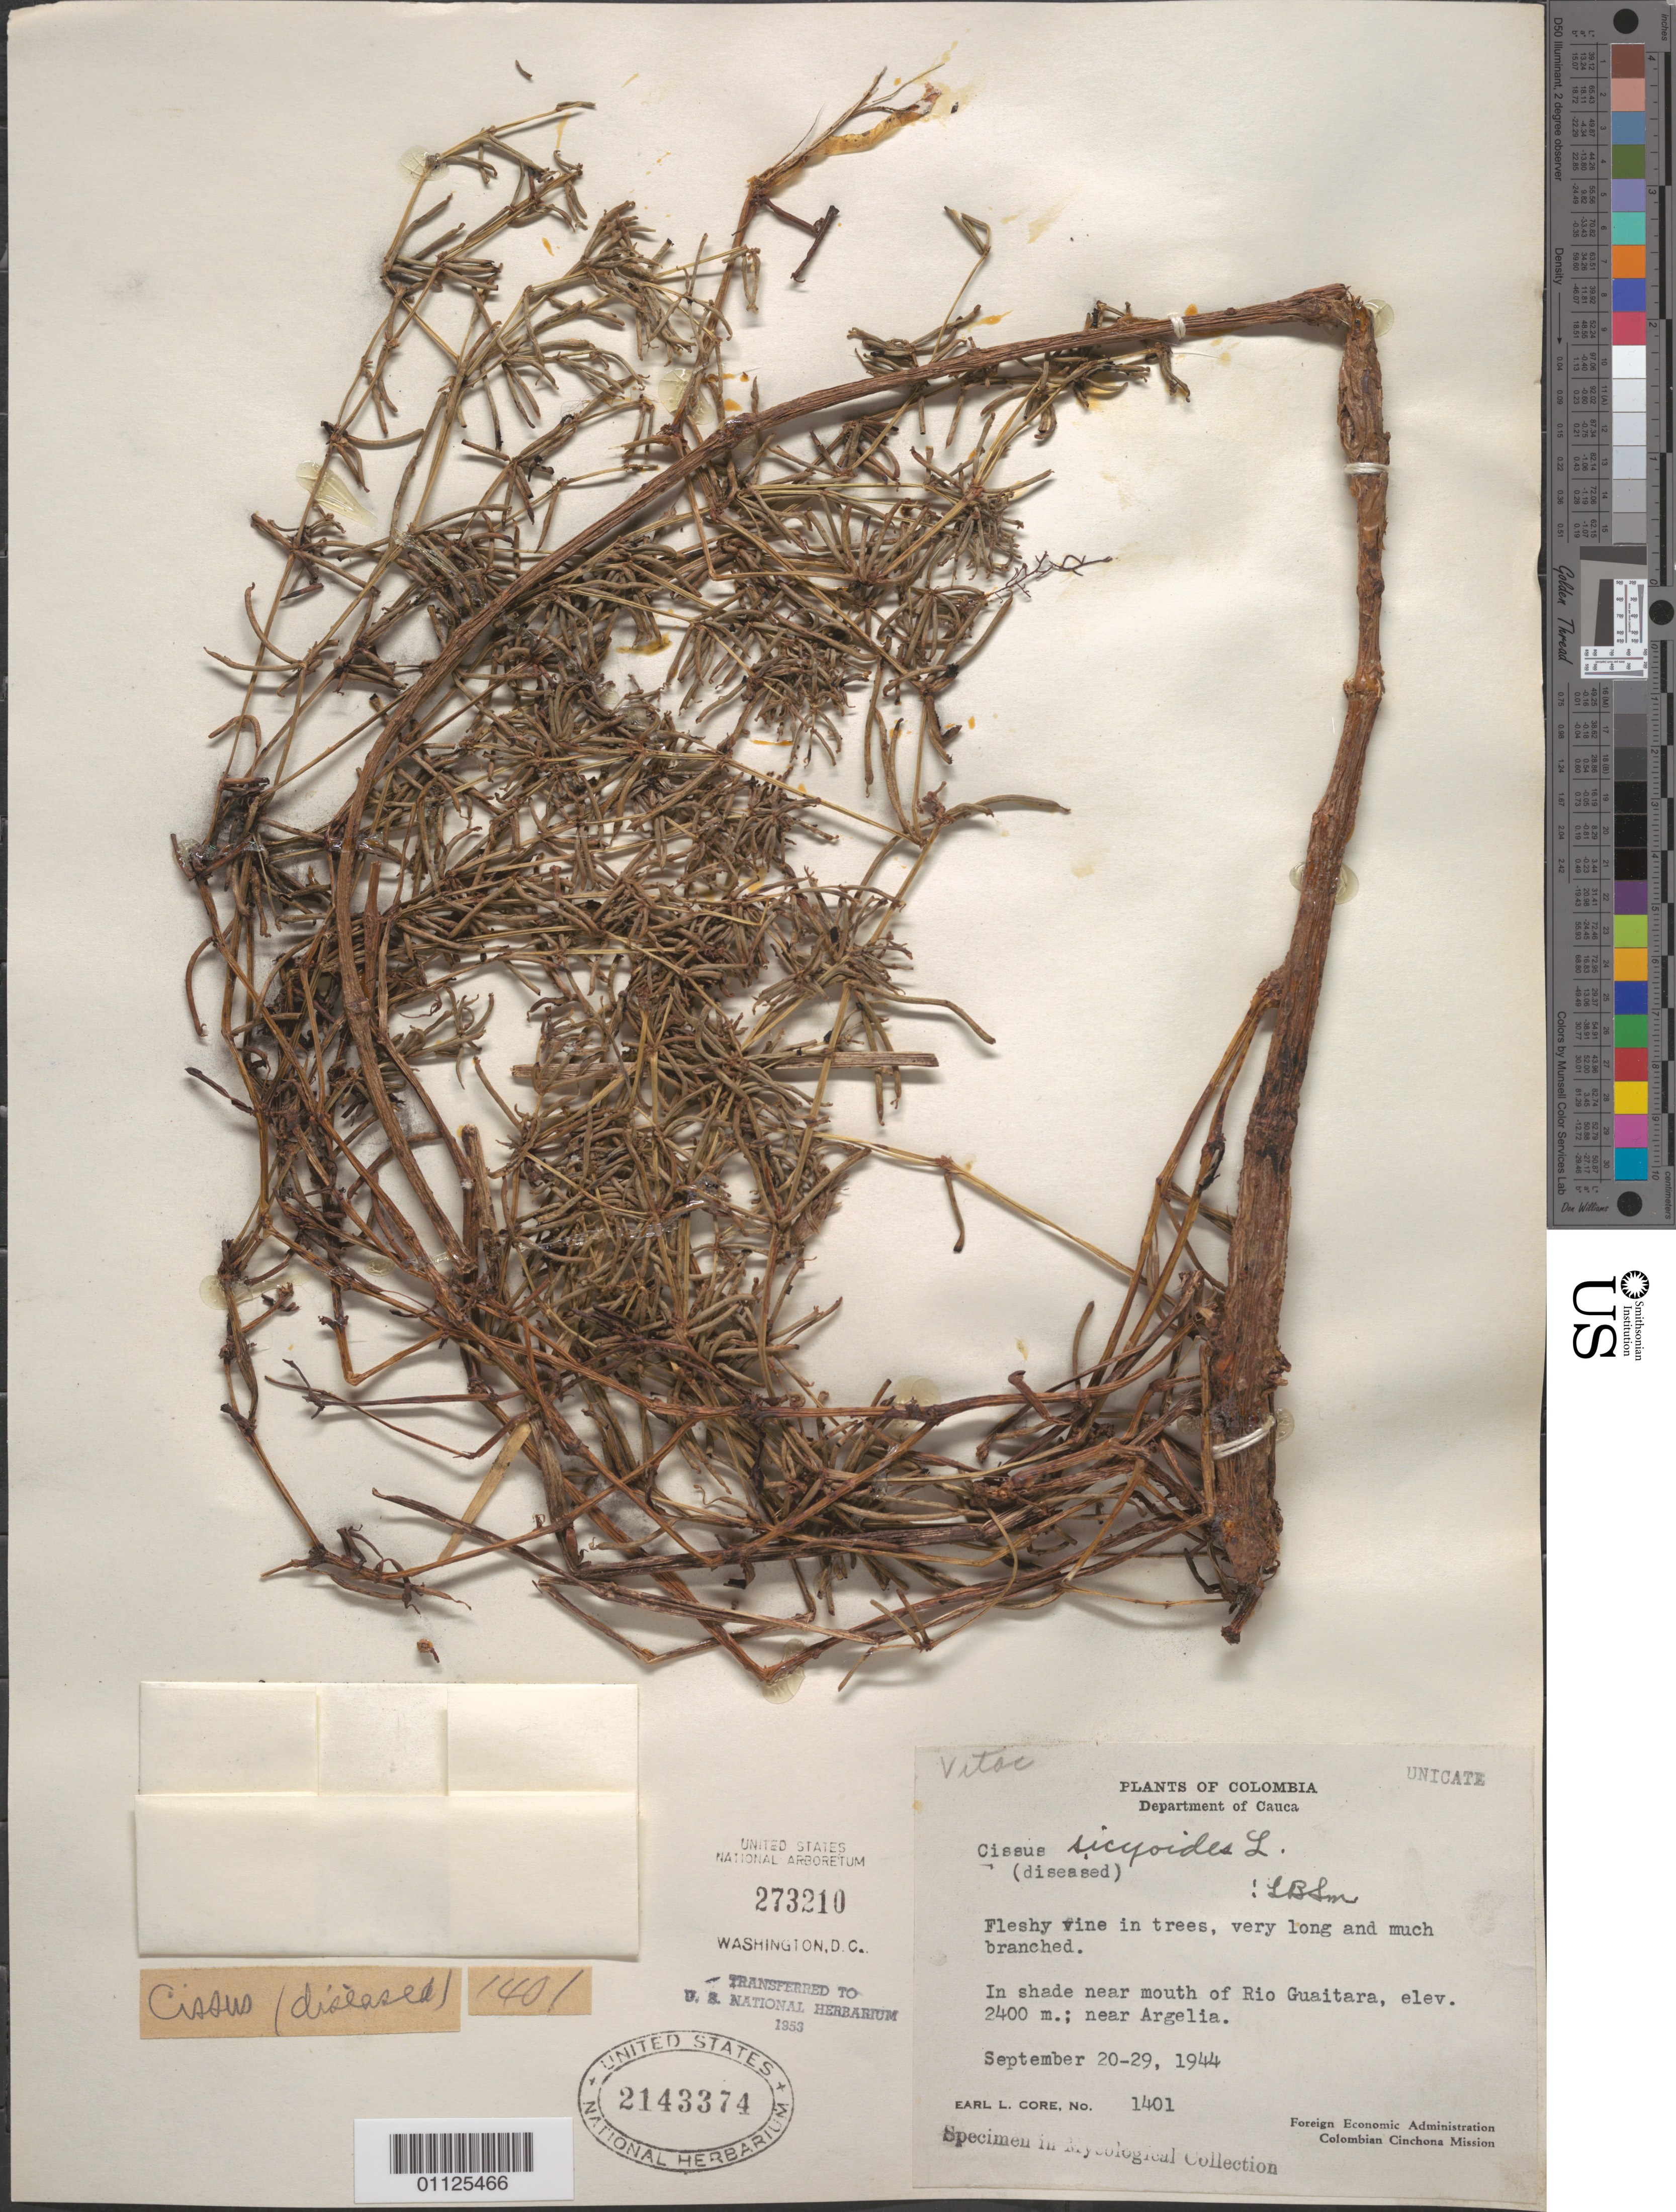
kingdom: Plantae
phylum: Tracheophyta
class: Magnoliopsida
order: Vitales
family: Vitaceae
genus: Cissus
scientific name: Cissus verticillata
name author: (L.) Nicolson & C.E. Jarvis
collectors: E. L. Core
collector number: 1401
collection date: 1944-09-20/1944-09-29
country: Colombia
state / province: Cauca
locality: Near mouth of Rio Guaitara, near Argelia.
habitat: Fleshy vine in trees, very long and much branched. In shade.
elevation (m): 2400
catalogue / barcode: US 273210